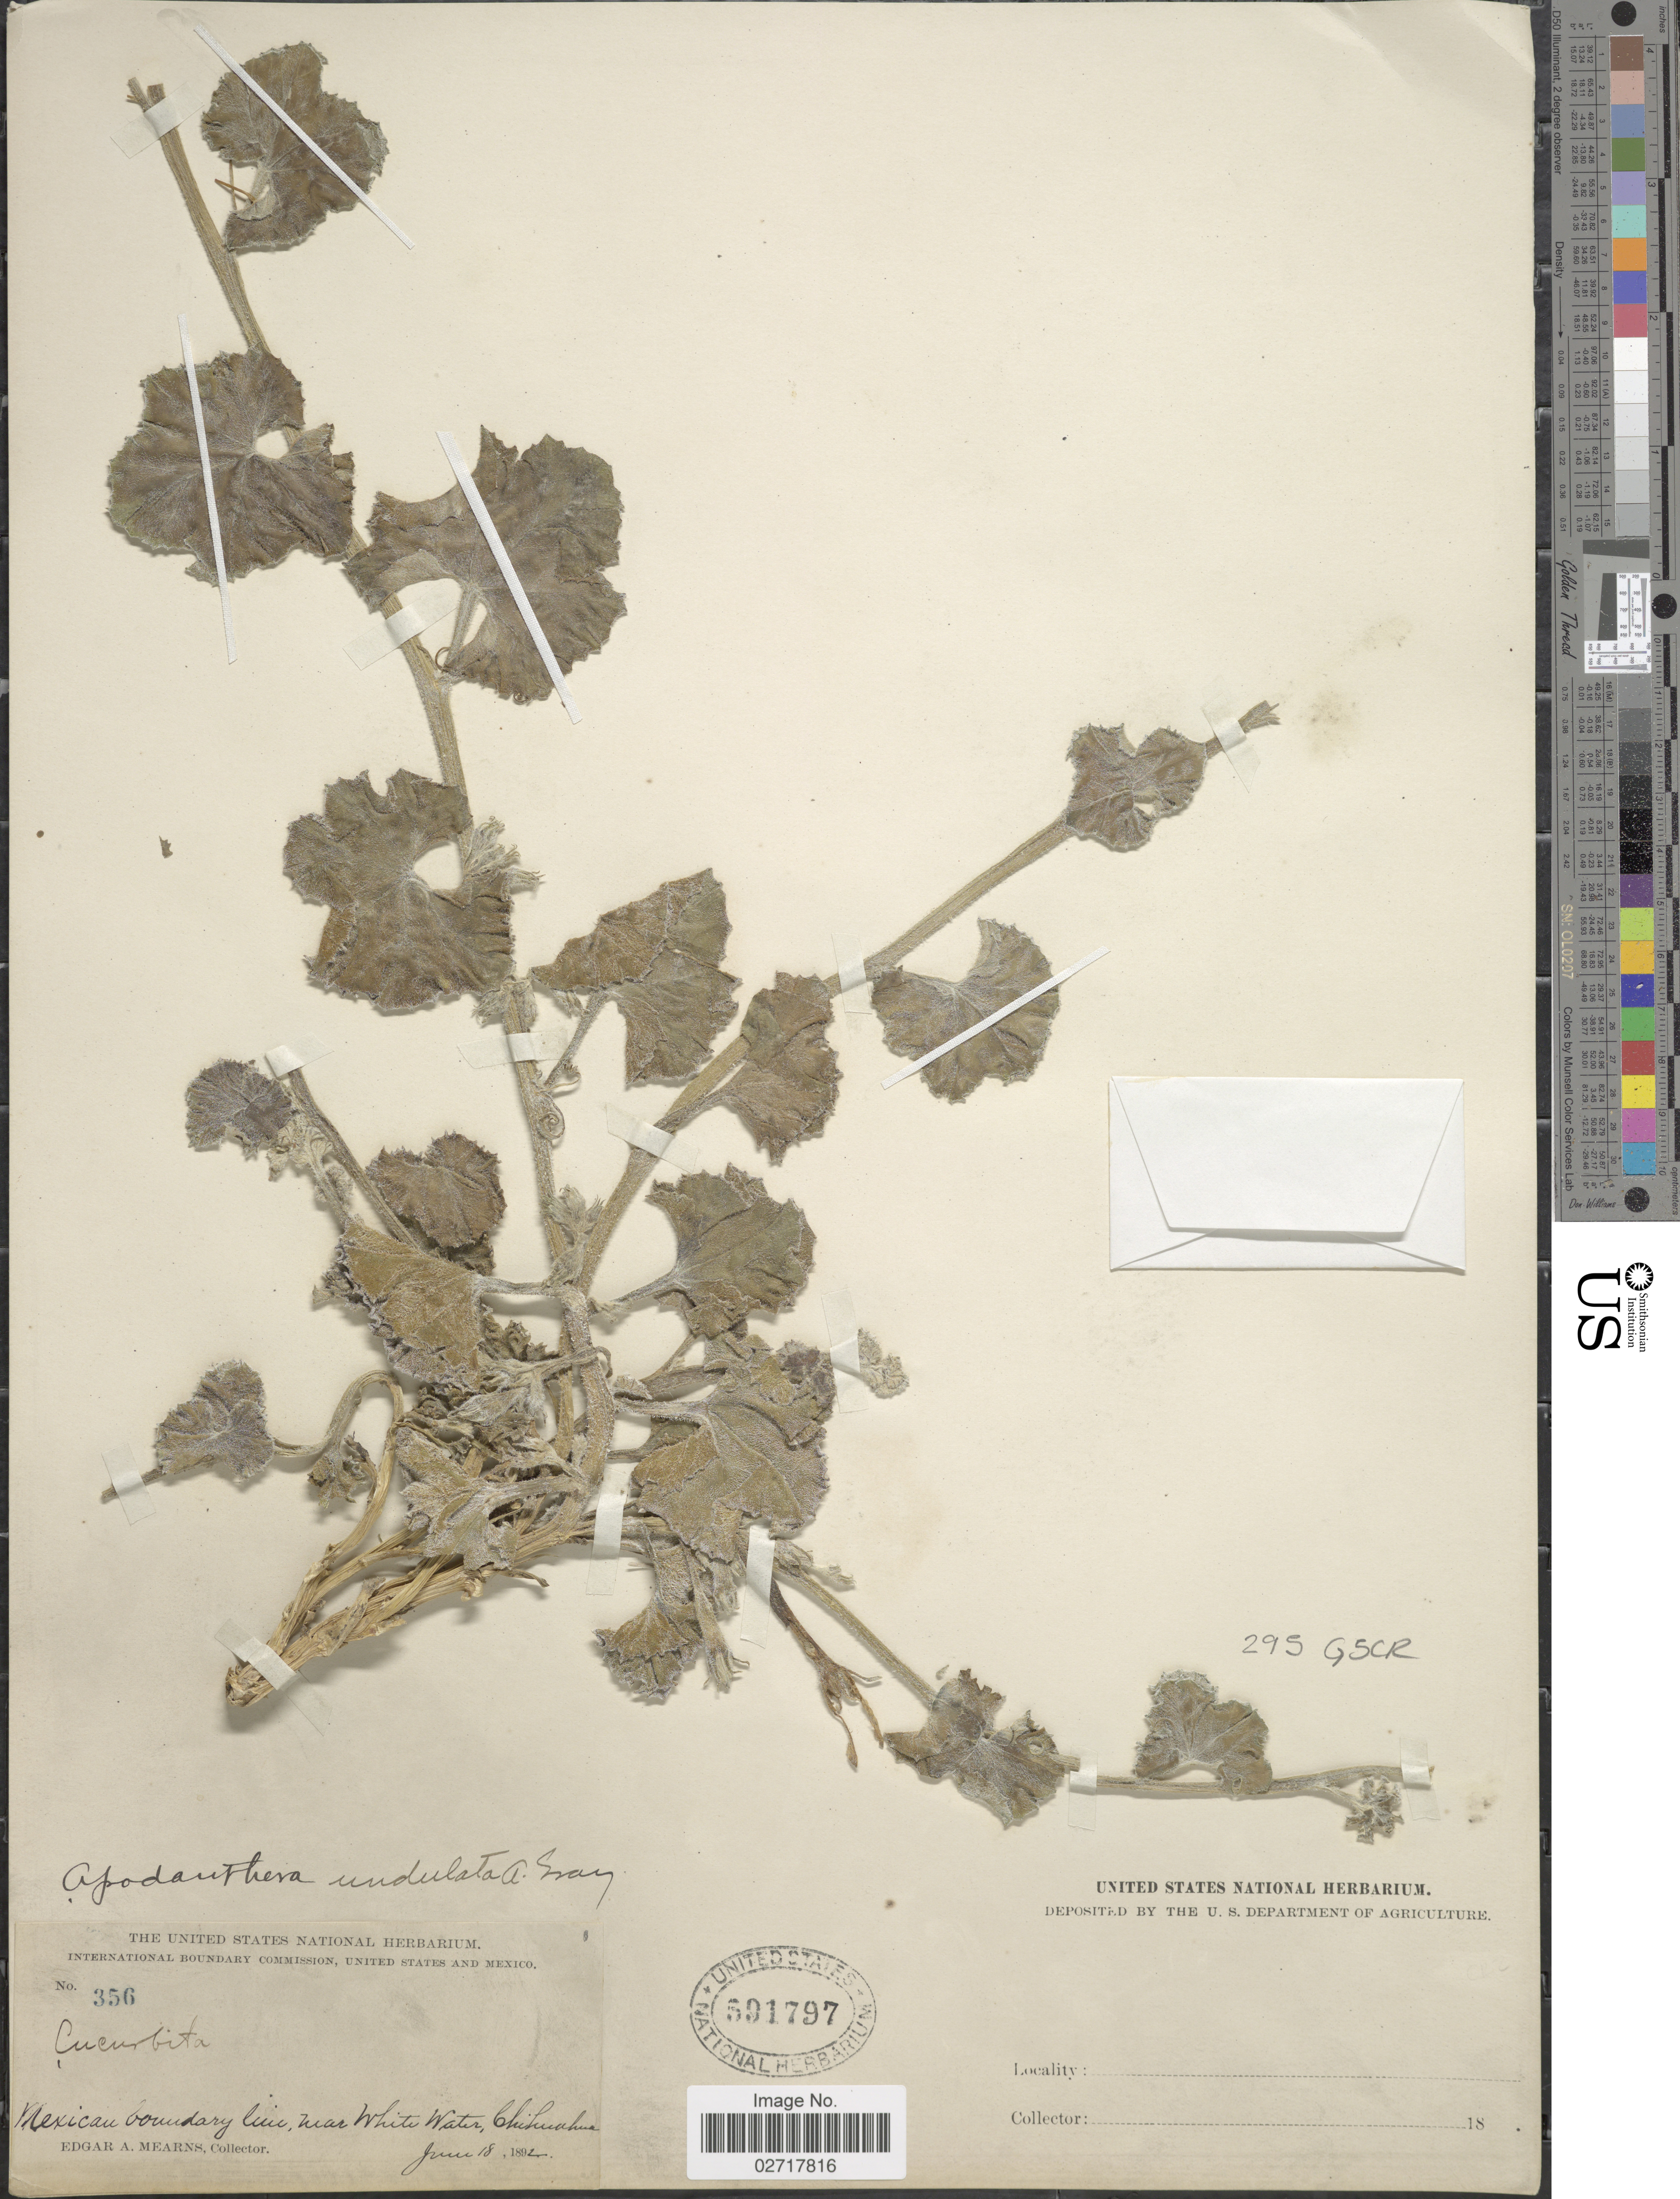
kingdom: Plantae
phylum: Tracheophyta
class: Magnoliopsida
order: Cucurbitales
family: Cucurbitaceae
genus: Apodanthera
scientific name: Apodanthera undulata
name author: A. Gray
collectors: E. A. Mearns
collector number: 356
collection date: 1892-06-18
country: Mexico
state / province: Chihuahua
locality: Mexican boundary line, near White Water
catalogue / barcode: US 591797